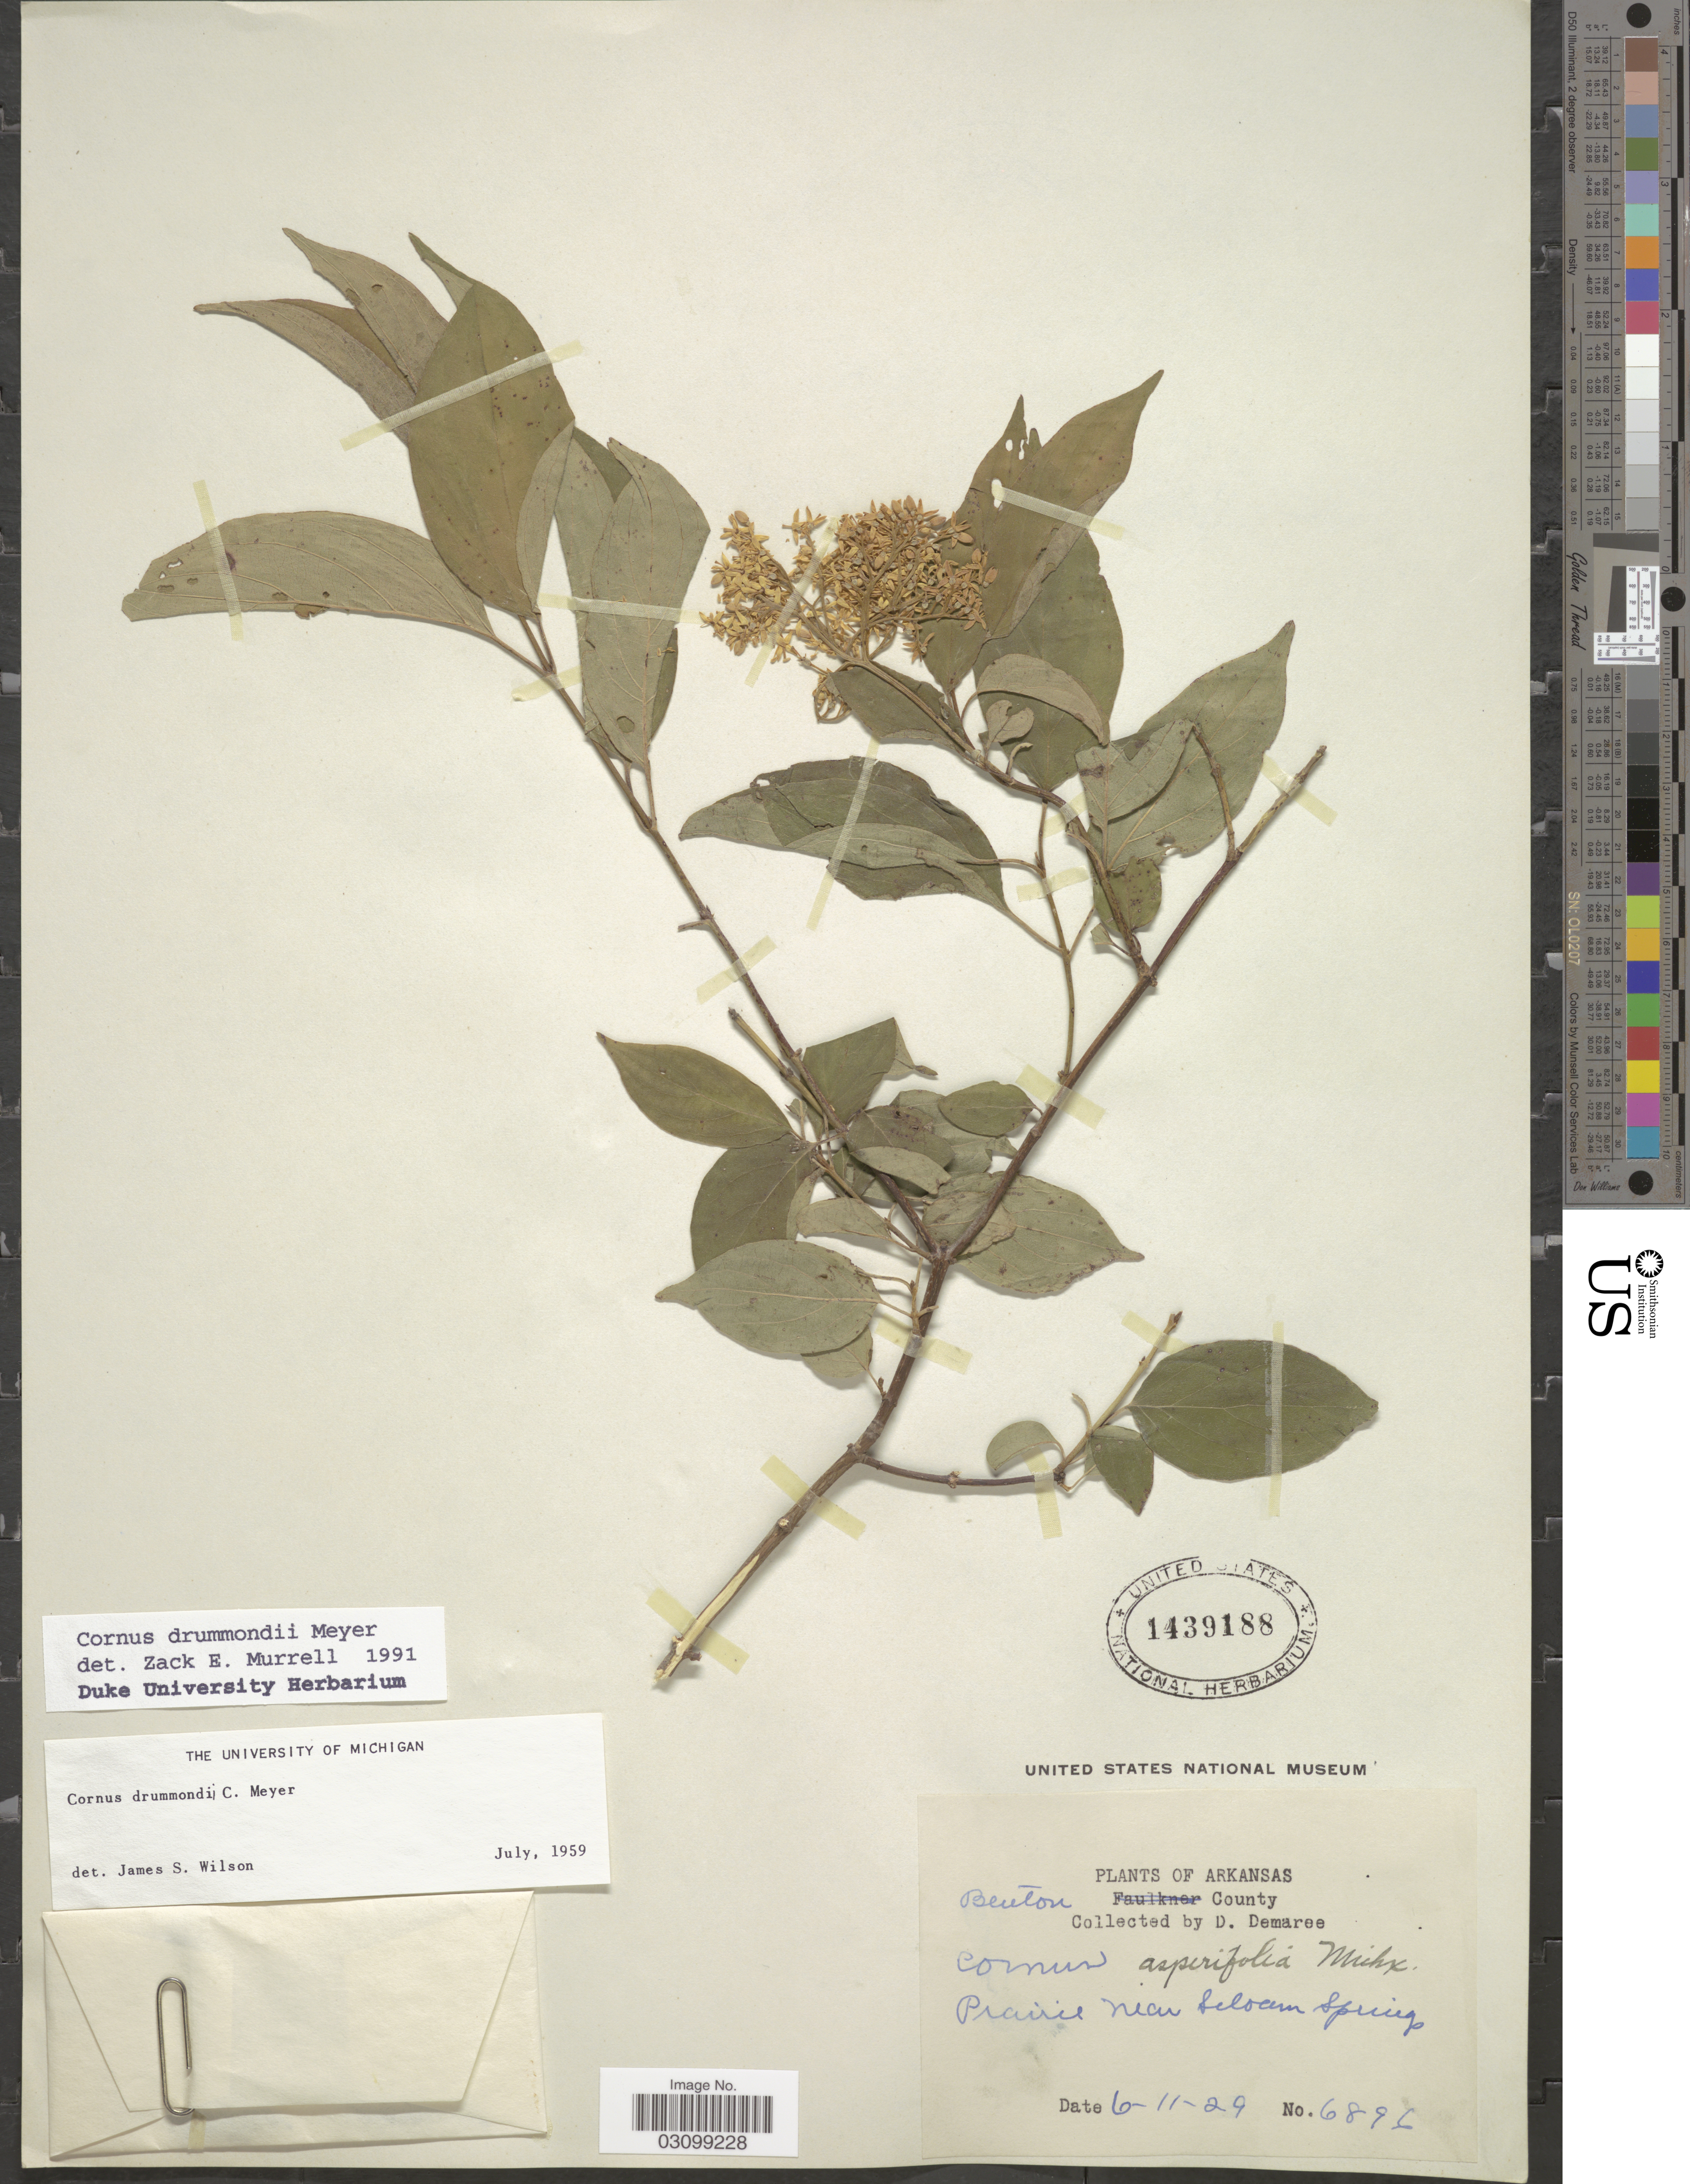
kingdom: Plantae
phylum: Tracheophyta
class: Magnoliopsida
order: Cornales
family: Cornaceae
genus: Cornus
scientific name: Cornus drummondii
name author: C.A. Mey.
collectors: D. Demaree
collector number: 6896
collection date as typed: Transcribed d/m/y: 11/6/29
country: United States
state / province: Arkansas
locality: Benton County. Prairie near Siloam Springs.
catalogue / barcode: US 1439188